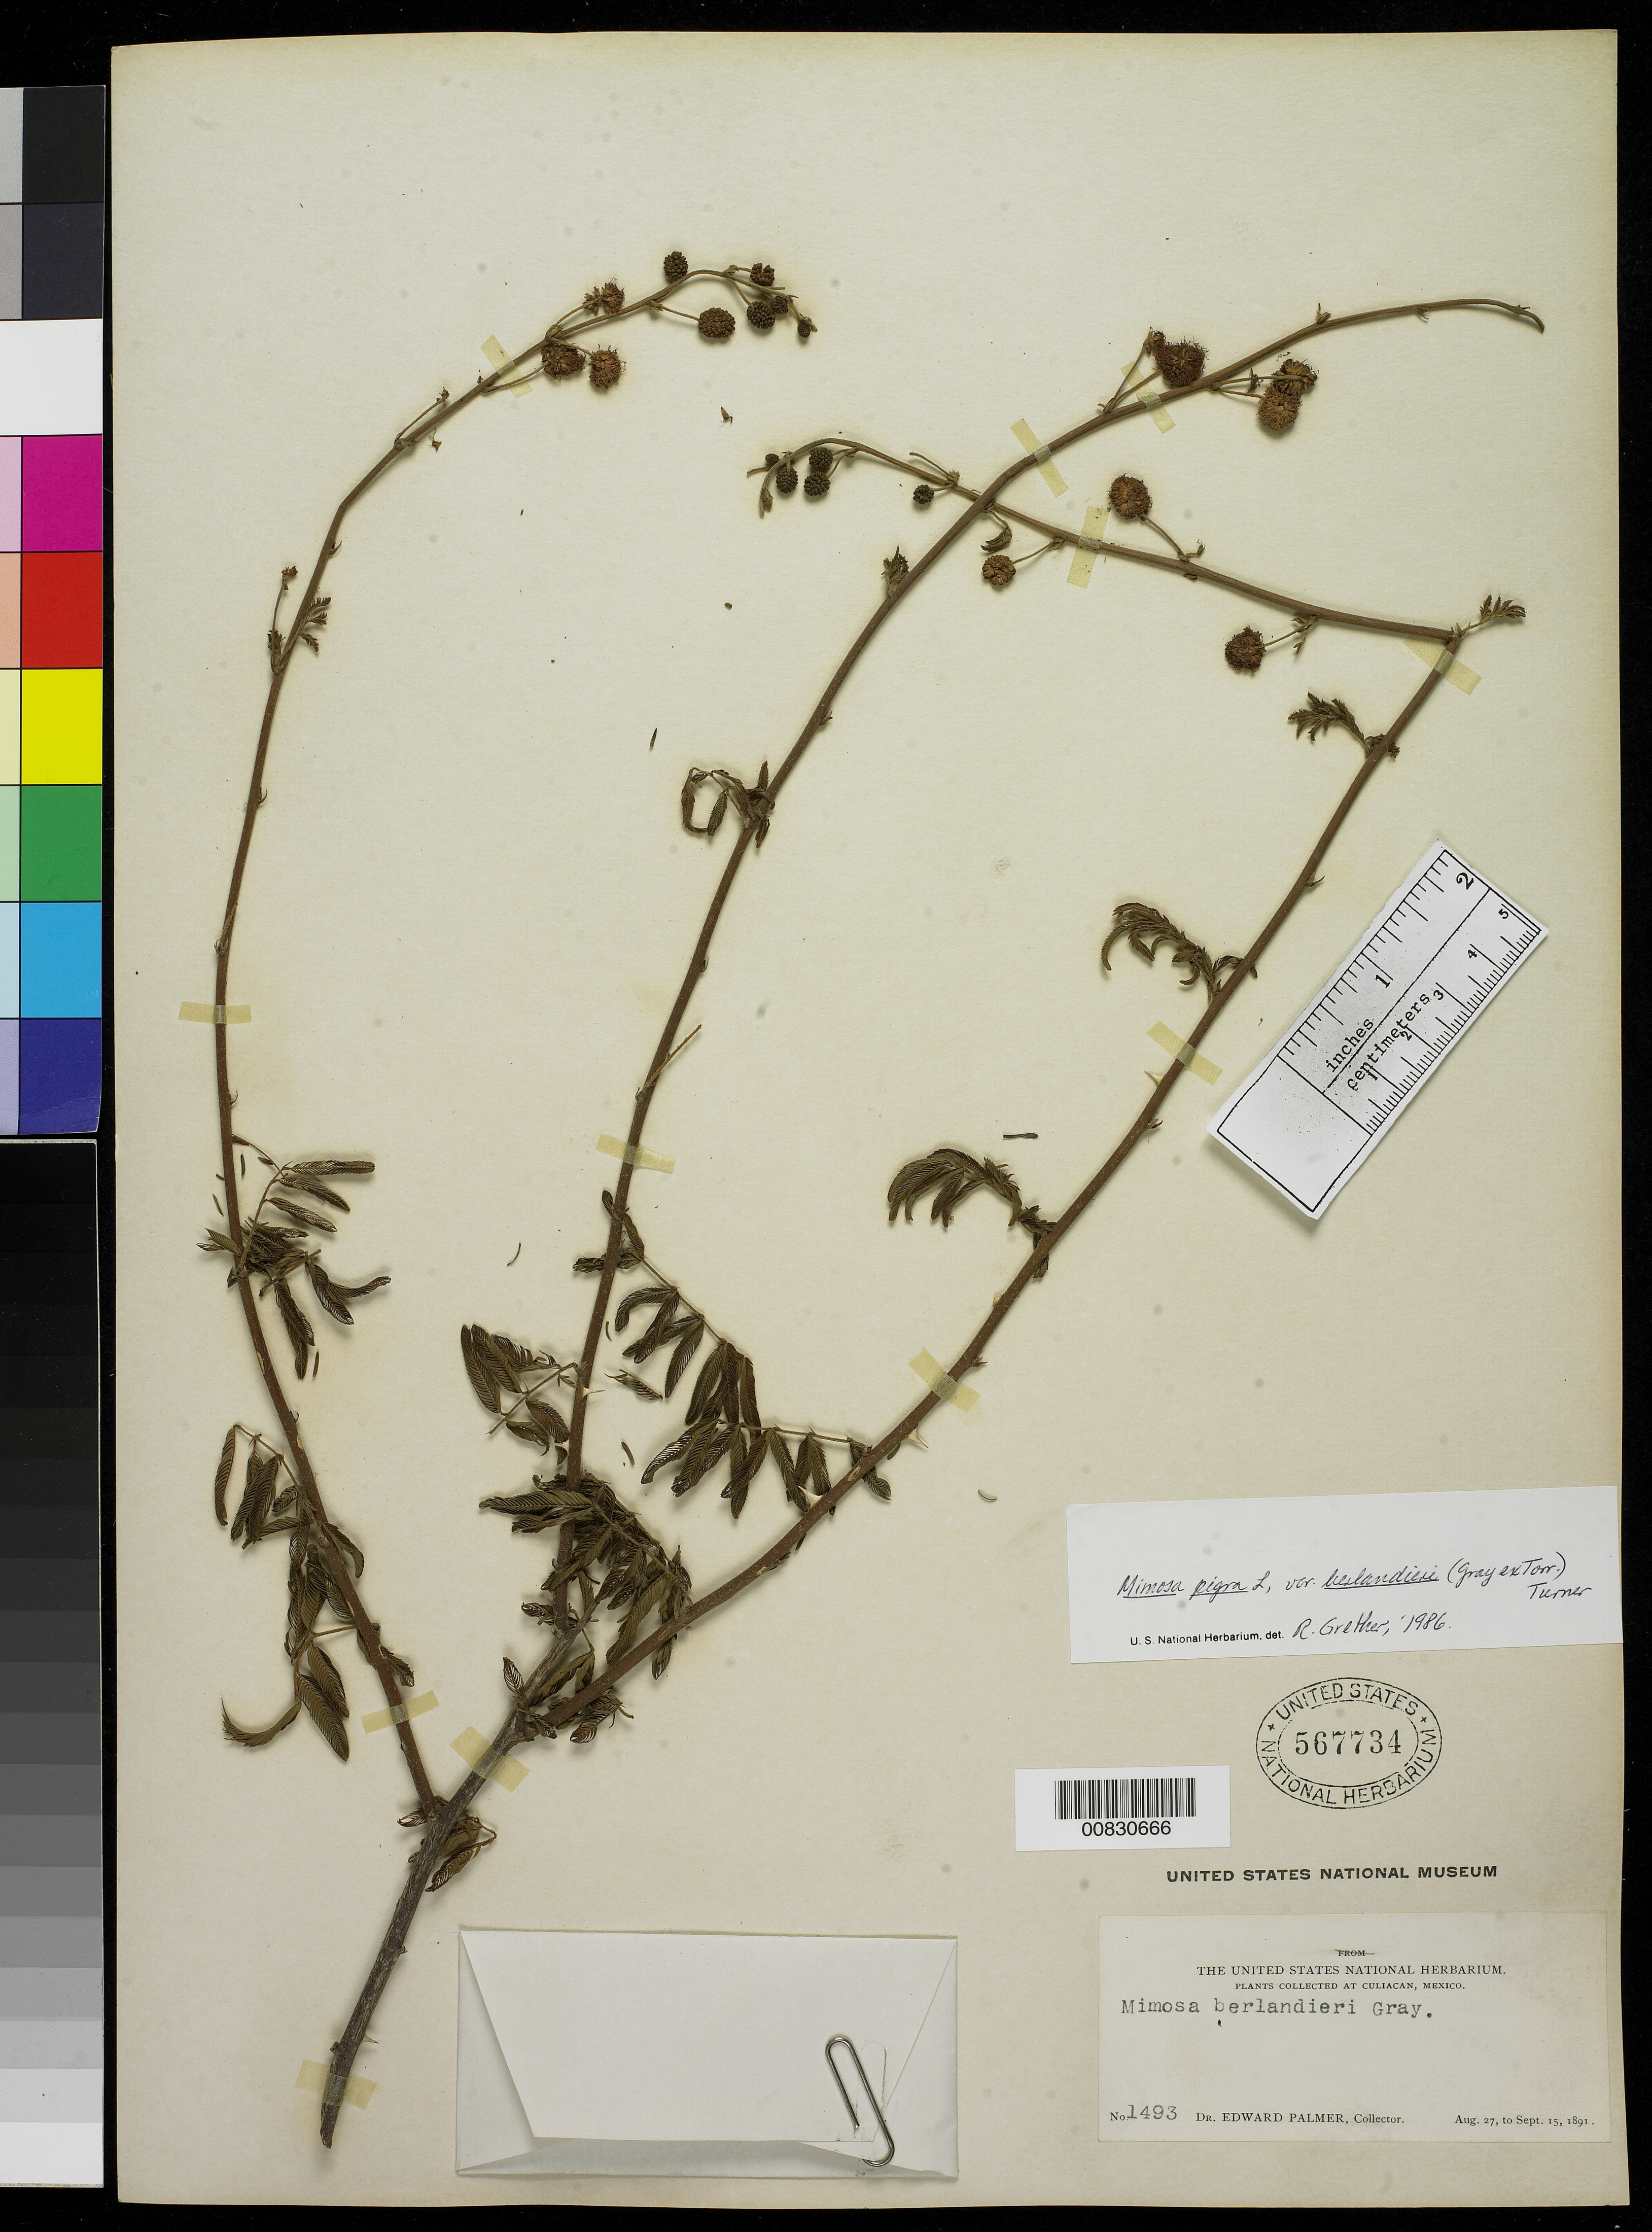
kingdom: Plantae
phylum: Tracheophyta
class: Magnoliopsida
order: Fabales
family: Fabaceae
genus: Mimosa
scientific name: Mimosa asperata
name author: L.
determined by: Strong, Mark T., (BOT), Smithsonian Institution - National Museum of Natural History (UNITED STATES)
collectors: E. Palmer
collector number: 1493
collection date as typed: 27 Aug 1891 to 15 Sep 1891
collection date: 1891-08-27/1891-09-15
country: Mexico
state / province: Sinaloa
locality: Culiacan, Sinaloa.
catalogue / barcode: US 567734